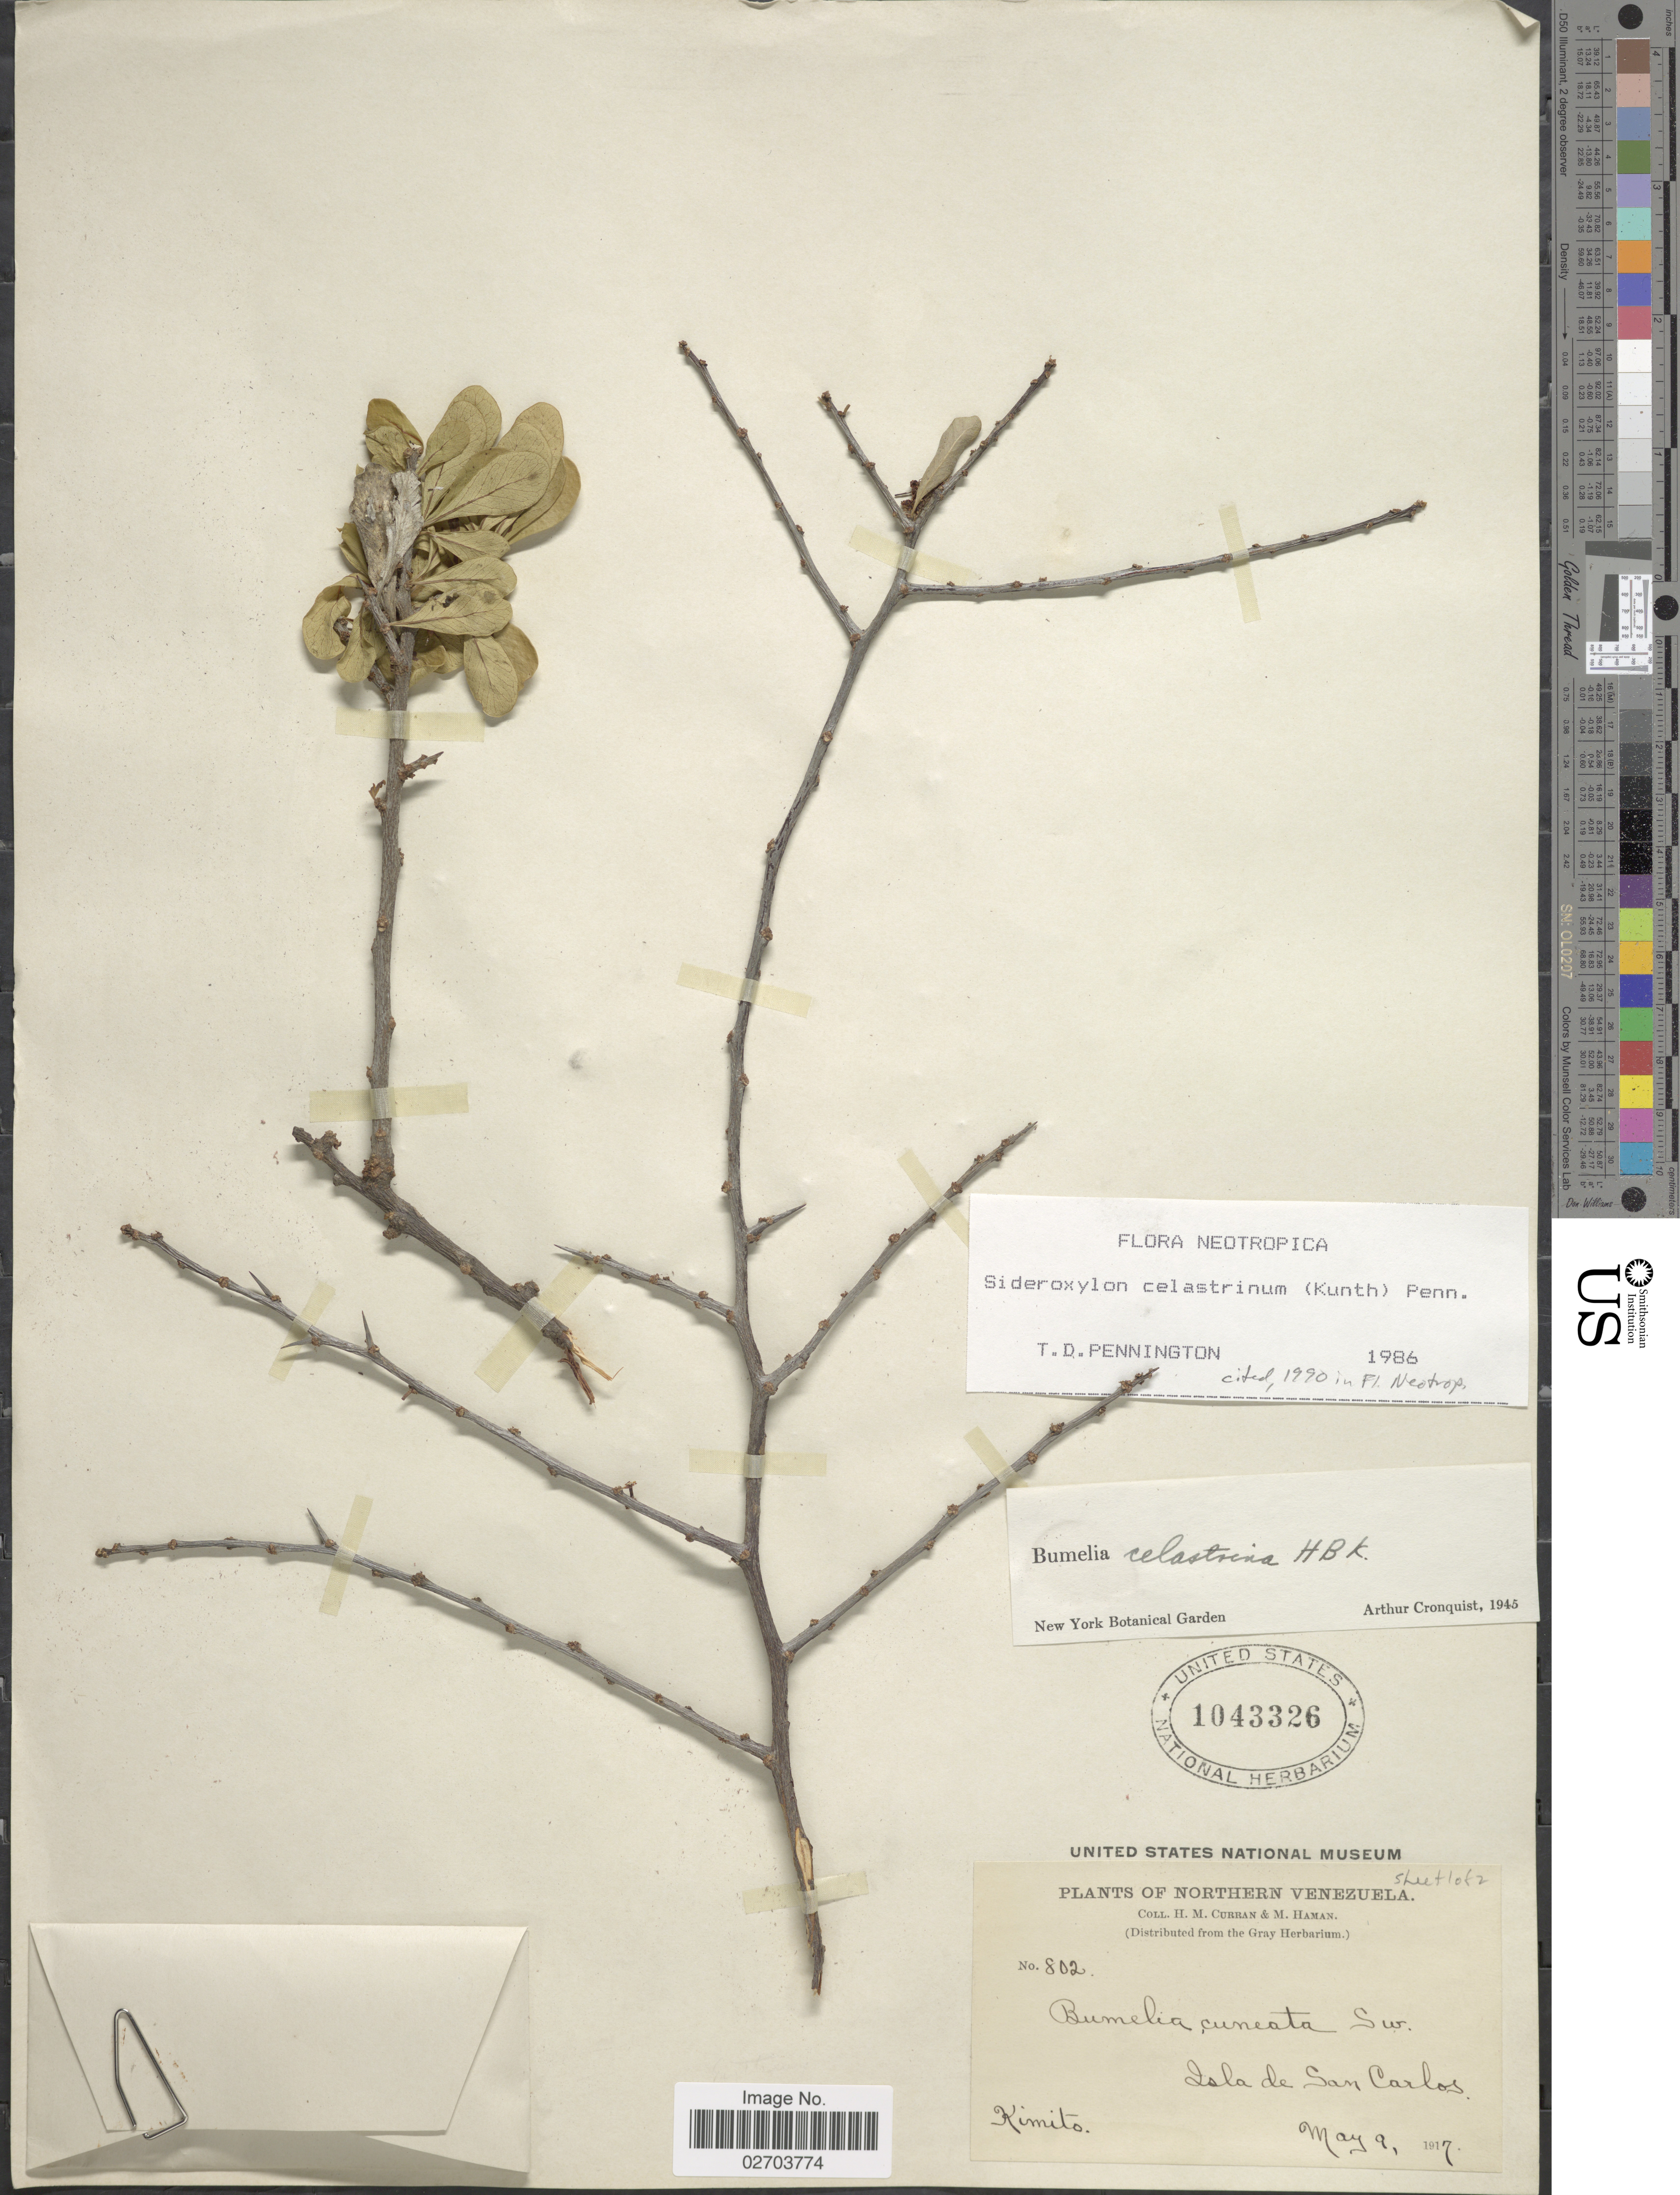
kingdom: Plantae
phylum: Tracheophyta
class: Magnoliopsida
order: Ericales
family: Sapotaceae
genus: Sideroxylon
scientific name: Sideroxylon celastrinum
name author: (Kunth) T.D. Penn.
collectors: H. M. Curran & M. Haman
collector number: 802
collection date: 1917-05-09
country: Venezuela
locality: Northern Venezuela. Isla de San Carlos. Kimito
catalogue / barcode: US 1043326